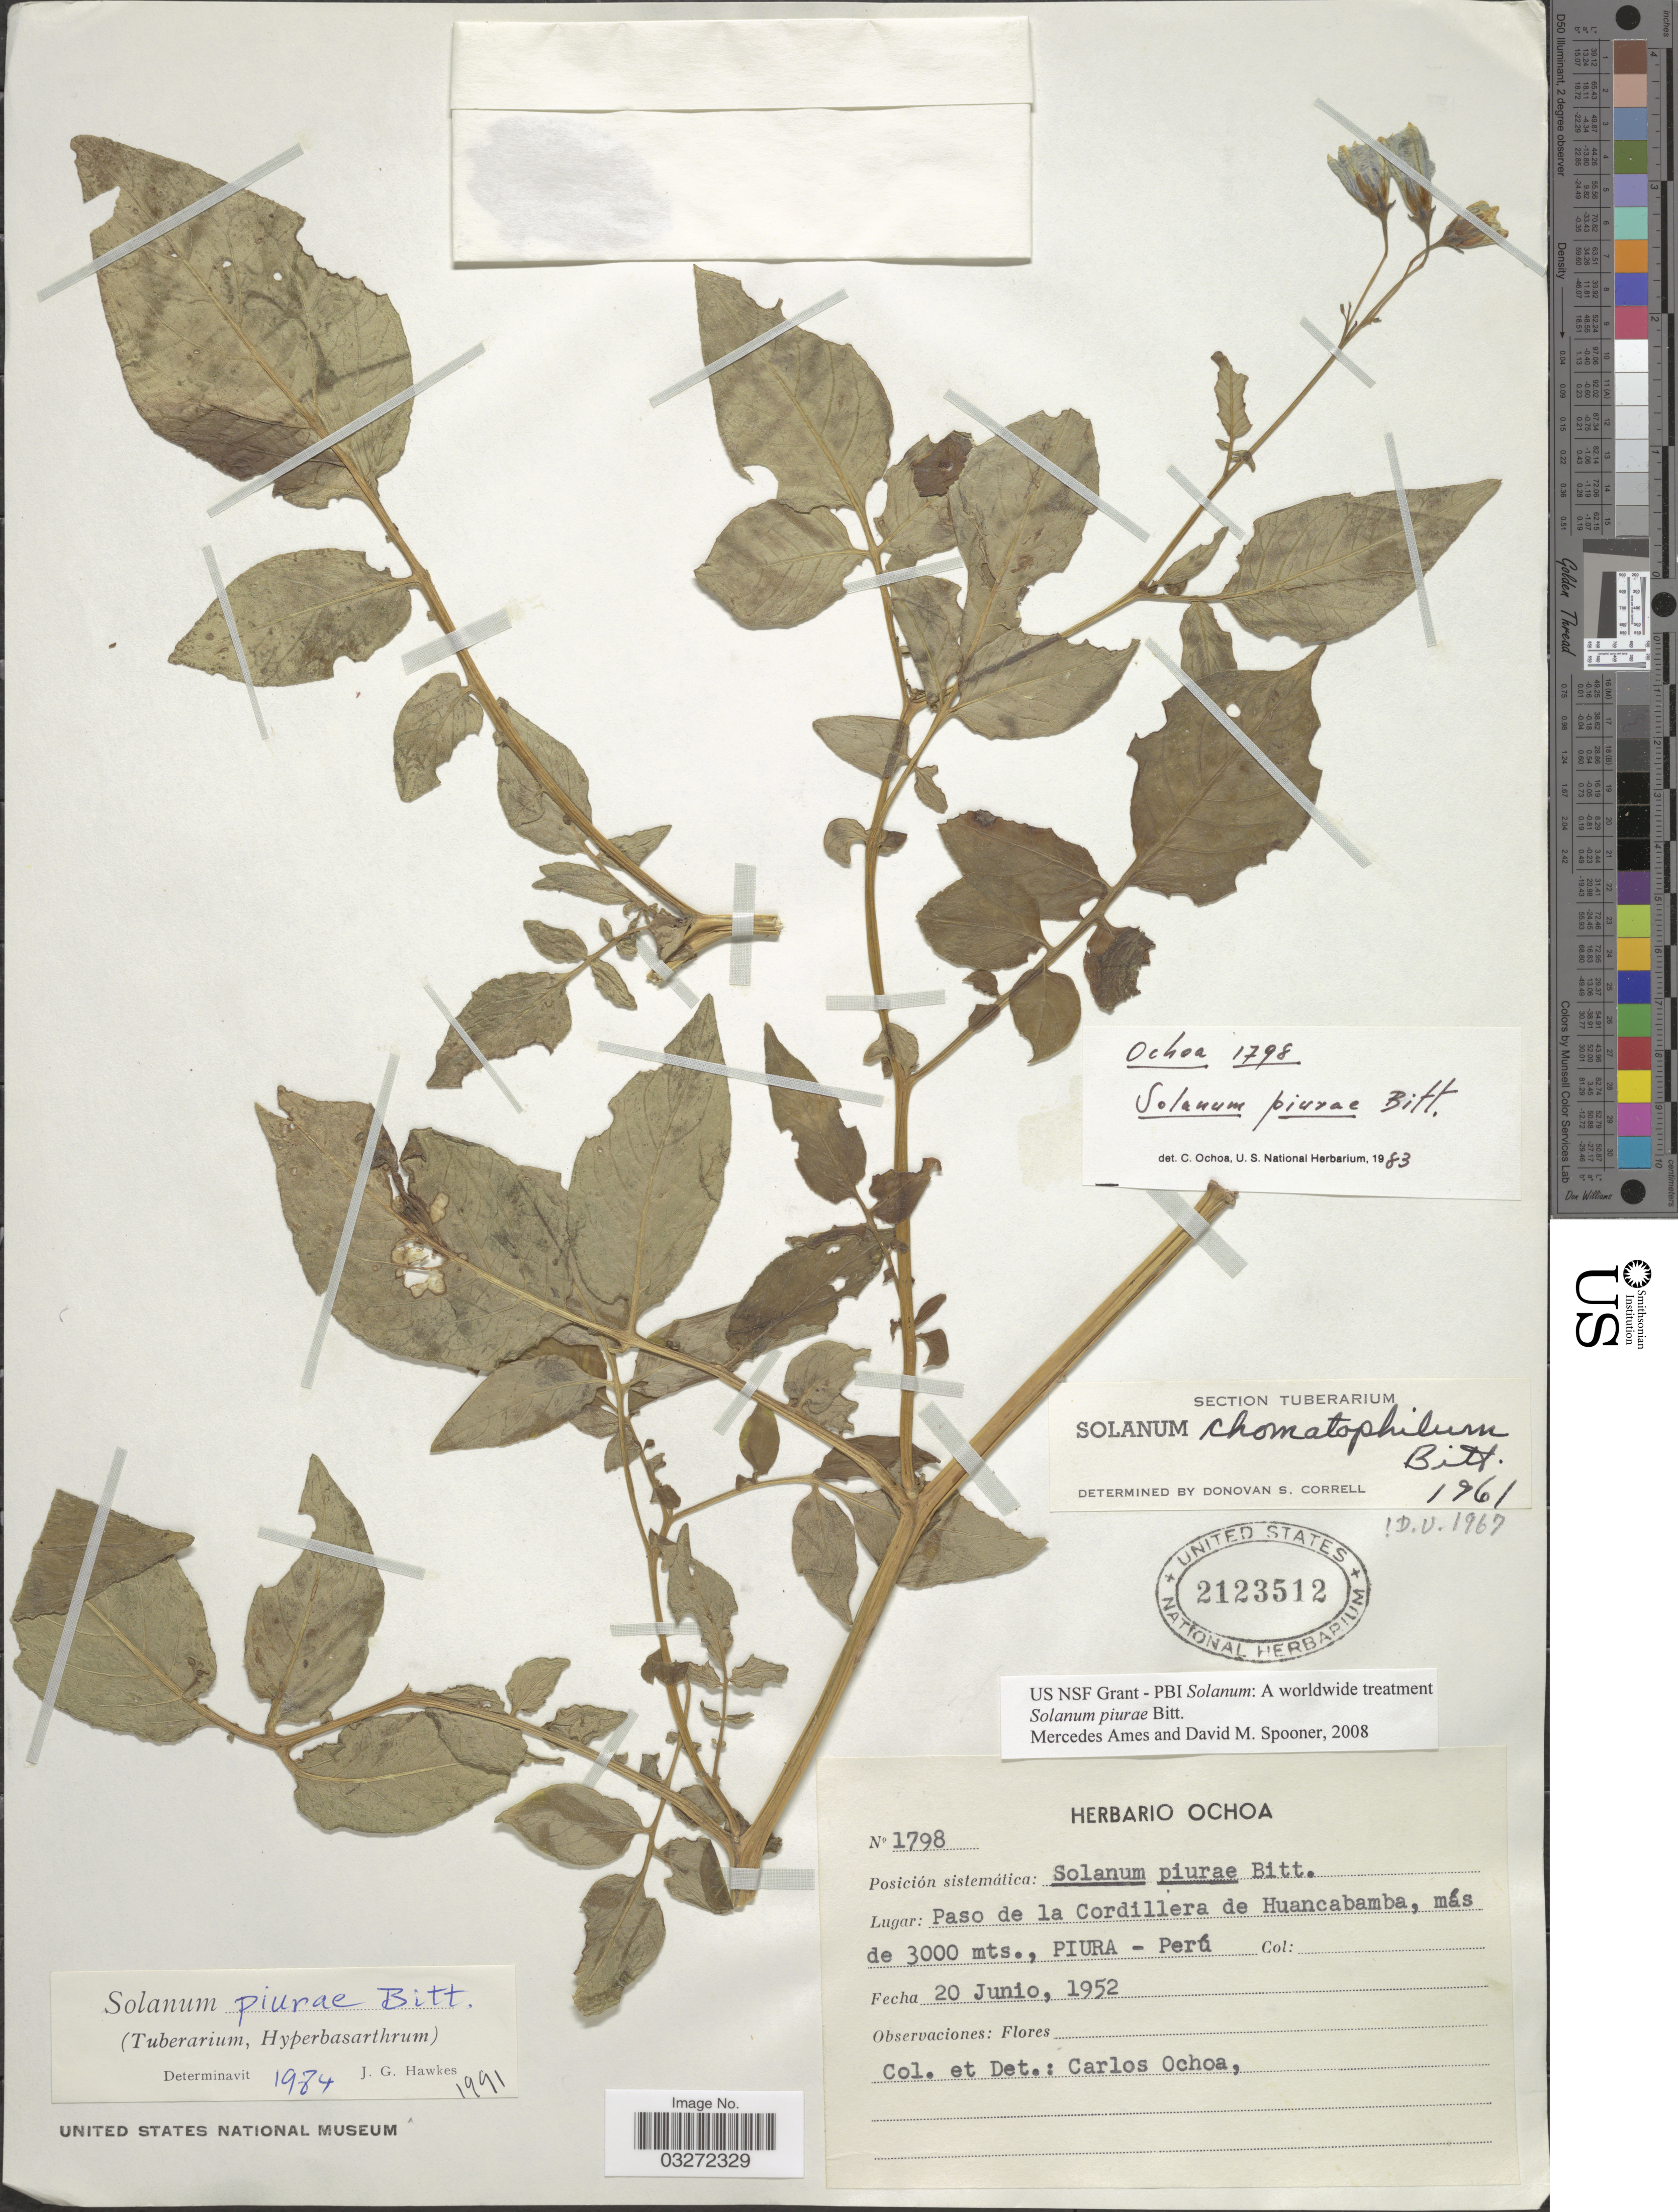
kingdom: Plantae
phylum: Tracheophyta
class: Magnoliopsida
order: Solanales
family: Solanaceae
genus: Solanum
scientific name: Solanum piurae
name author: Bitter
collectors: C. Ochoa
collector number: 1798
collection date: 1952-06-20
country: Peru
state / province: Piura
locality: Paso de la Cordillera de Huancabamba.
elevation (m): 3000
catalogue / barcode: US 2123512